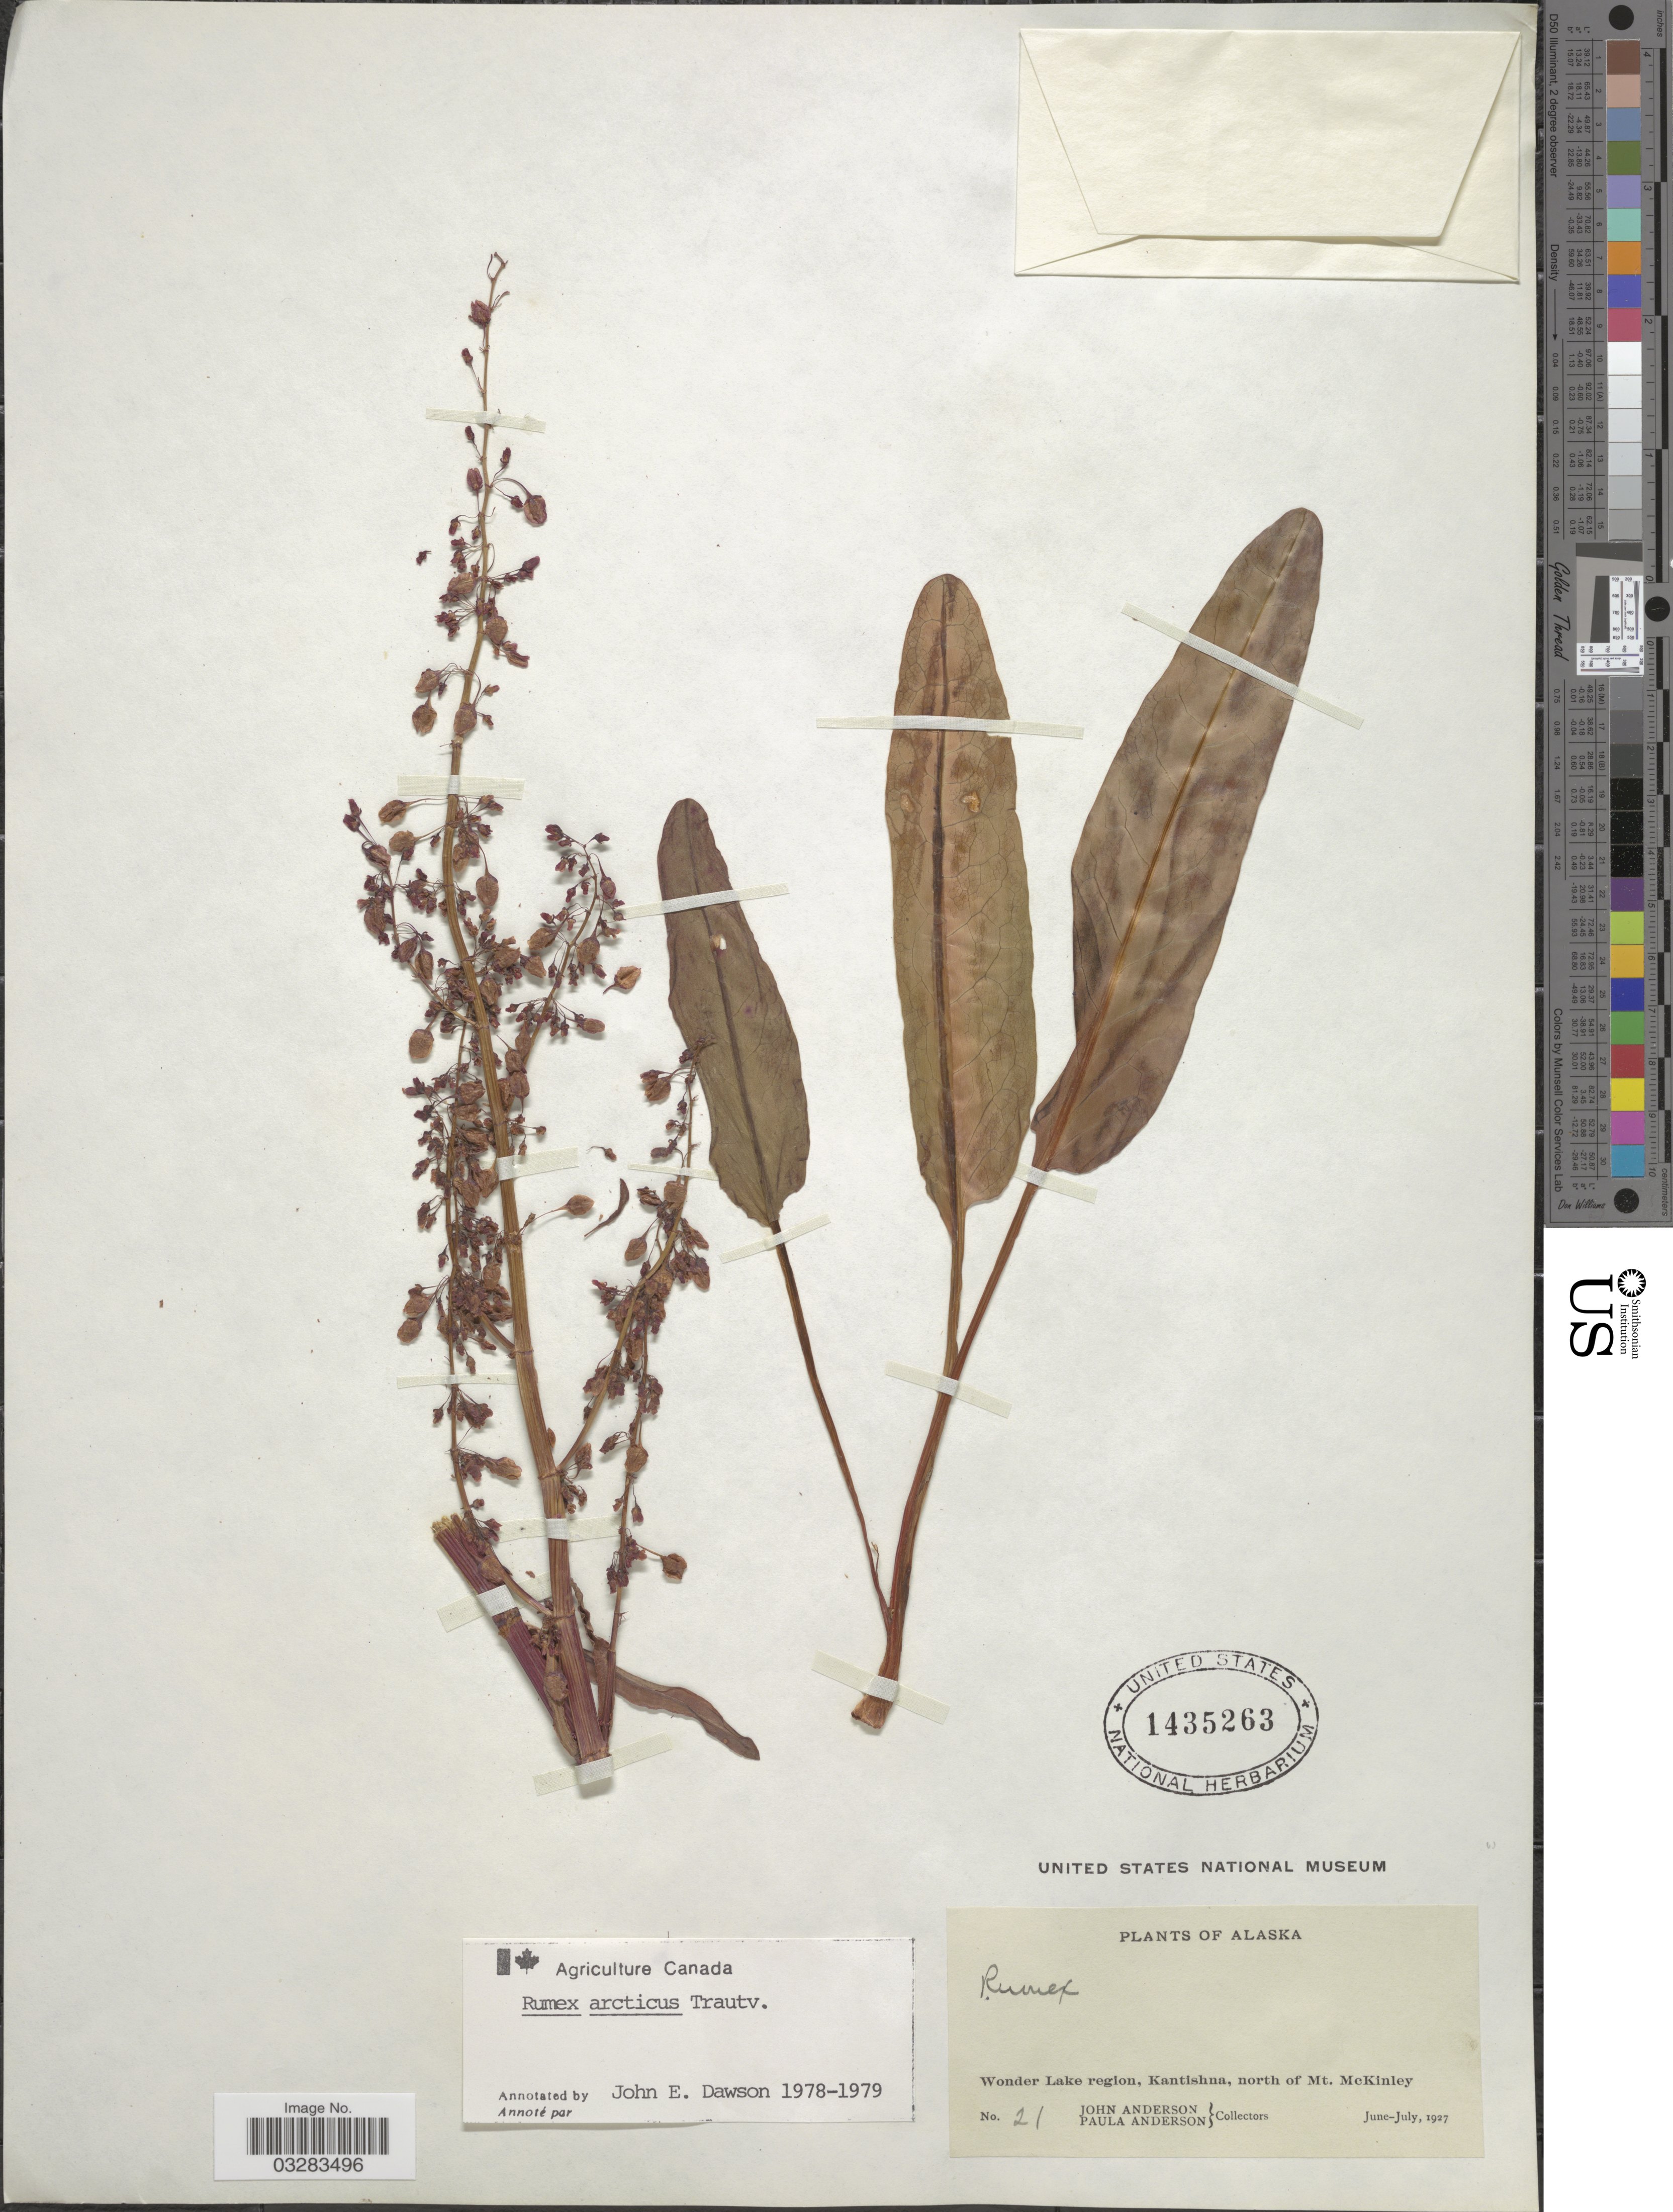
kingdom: Plantae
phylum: Tracheophyta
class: Magnoliopsida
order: Caryophyllales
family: Polygonaceae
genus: Rumex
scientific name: Rumex arcticus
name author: Trautv.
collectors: J. Anderson & P. Anderson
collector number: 21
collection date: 1927-06/1927-07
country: United States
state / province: Alaska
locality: Wonder Lake region, Kantishna, north of Mt. McKinley.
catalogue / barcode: US 1435263